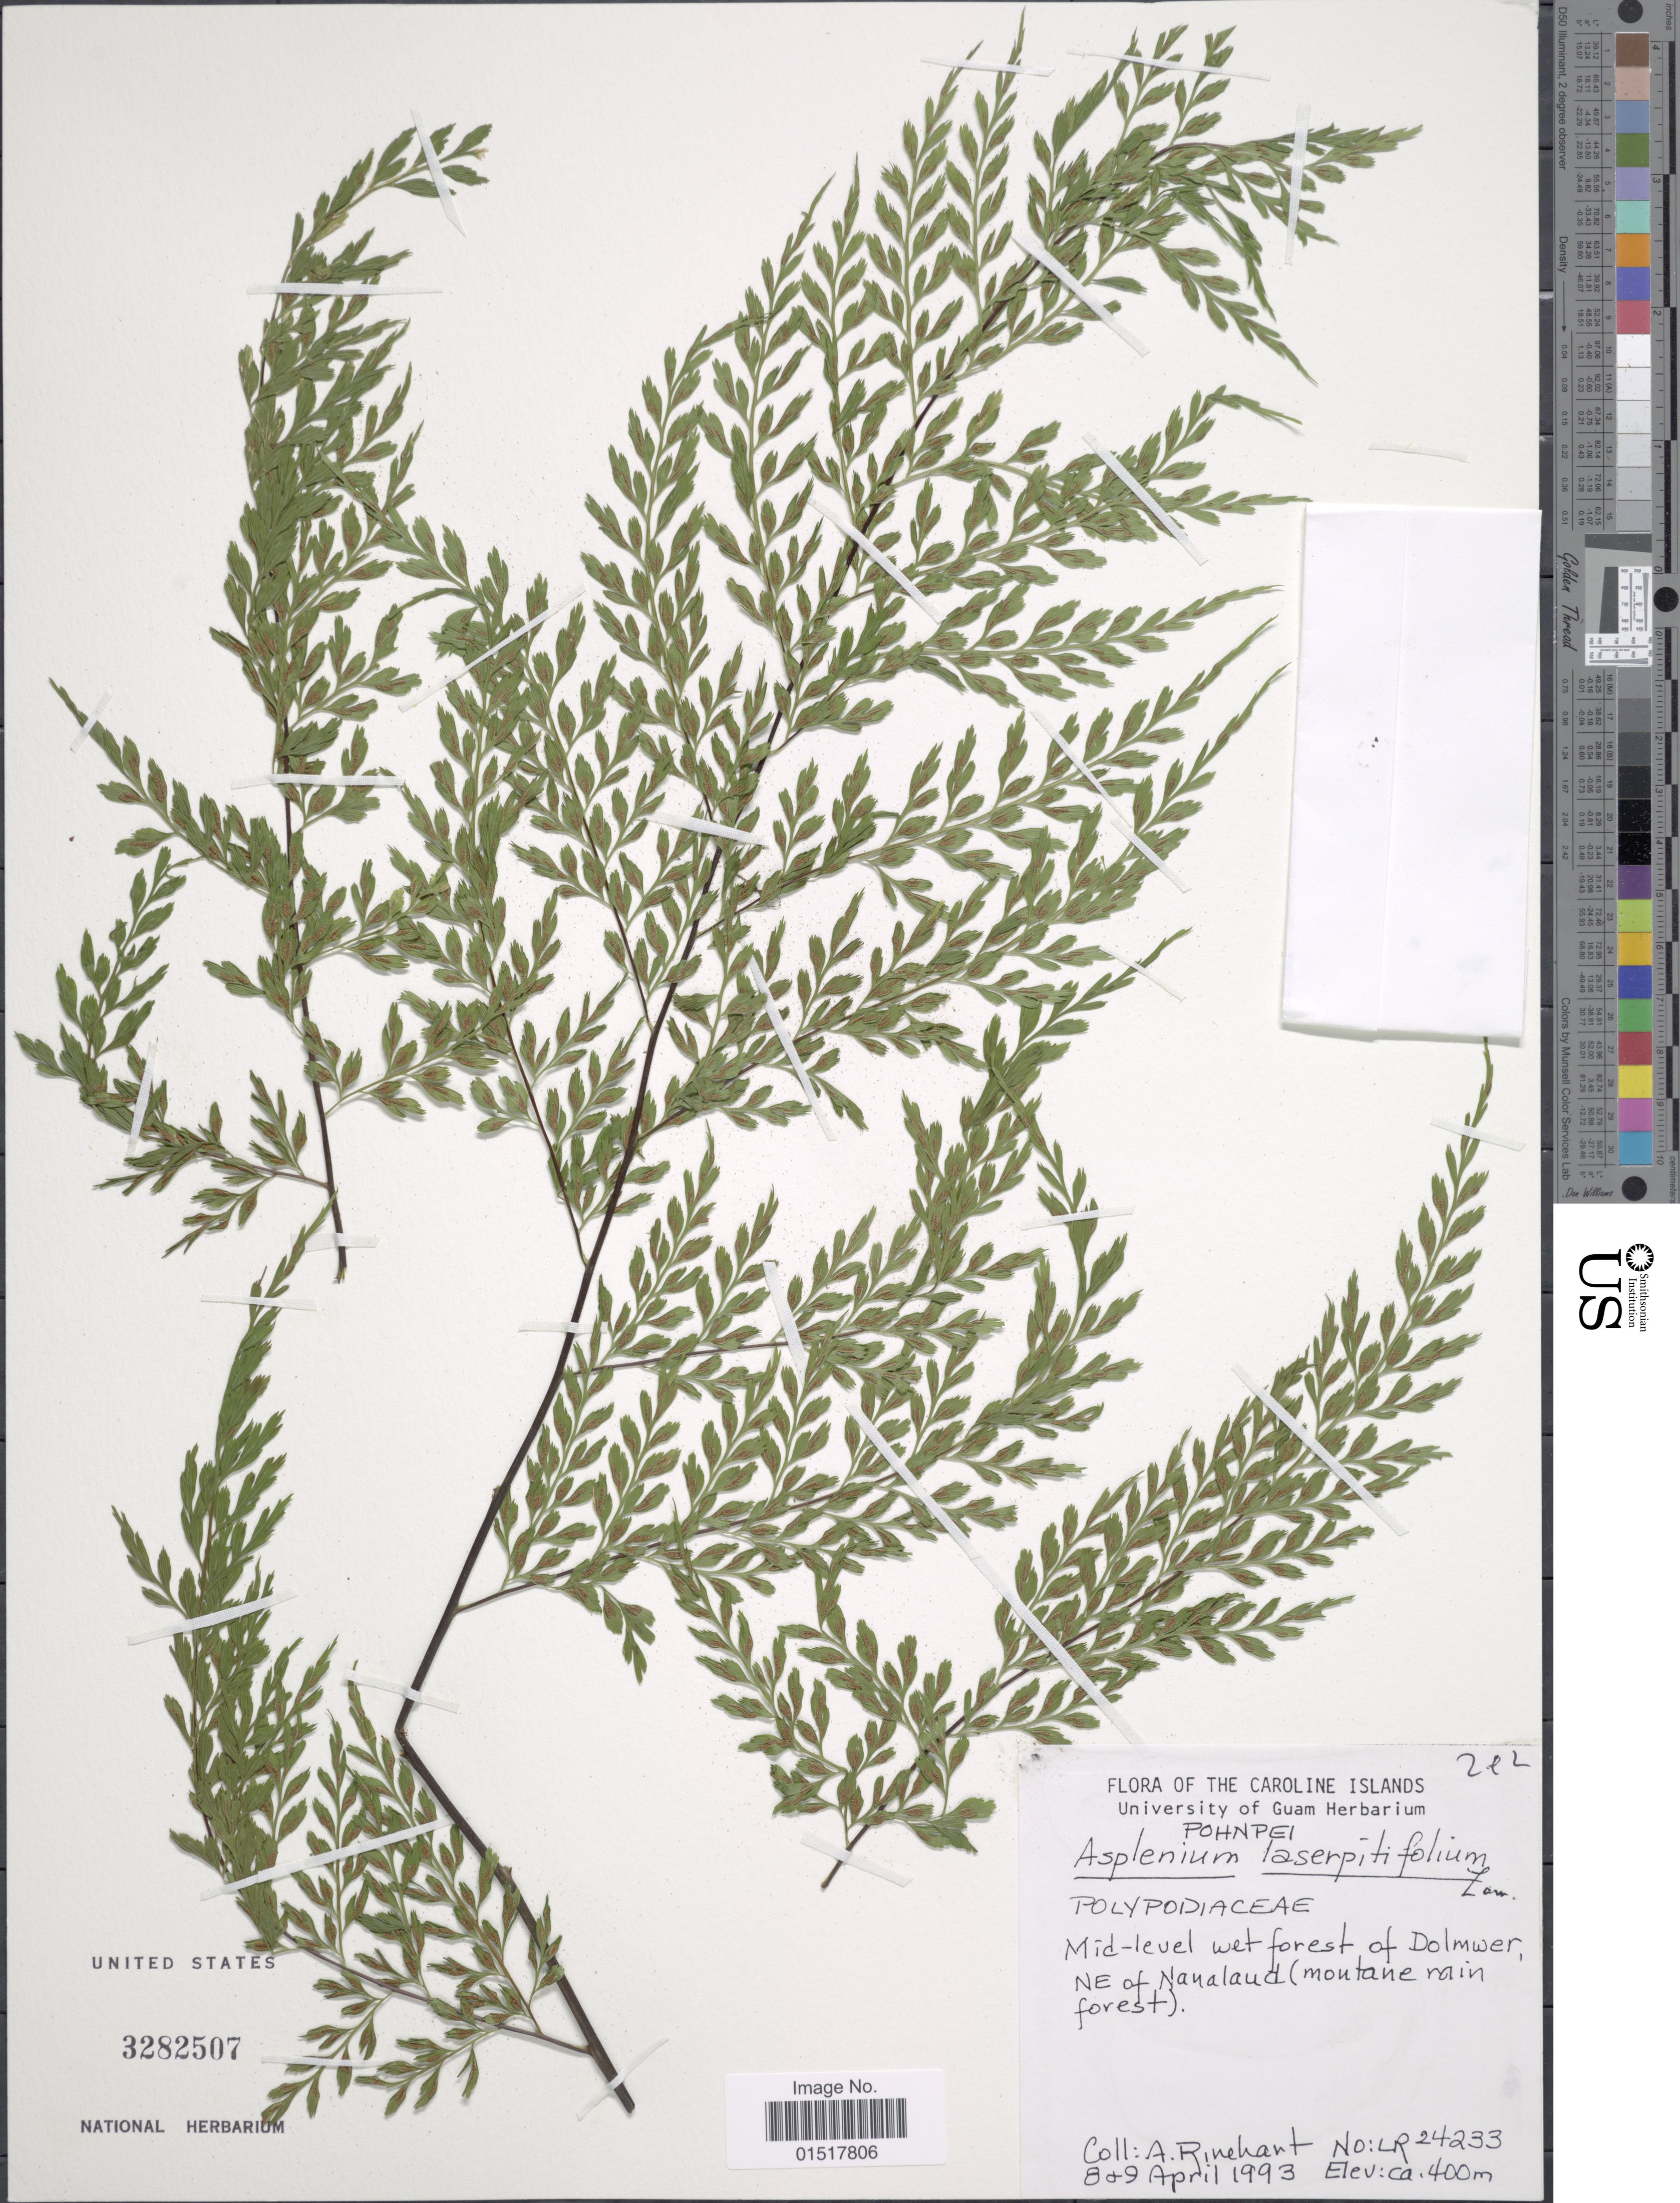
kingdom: Plantae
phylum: Tracheophyta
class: Polypodiopsida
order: Polypodiales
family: Aspleniaceae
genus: Asplenium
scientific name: Asplenium laserpitiifolium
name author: Lam.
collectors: A. Rinehart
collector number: LR 24233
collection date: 1993-04-08/1993-04-09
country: Micronesia, Federated States of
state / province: Pohnpei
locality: Caroline Islands. Pohnpei. Mid-level wet forest of Dolmwer, NE of Nanalaud (montane rain forest).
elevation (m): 400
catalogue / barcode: US 3282507